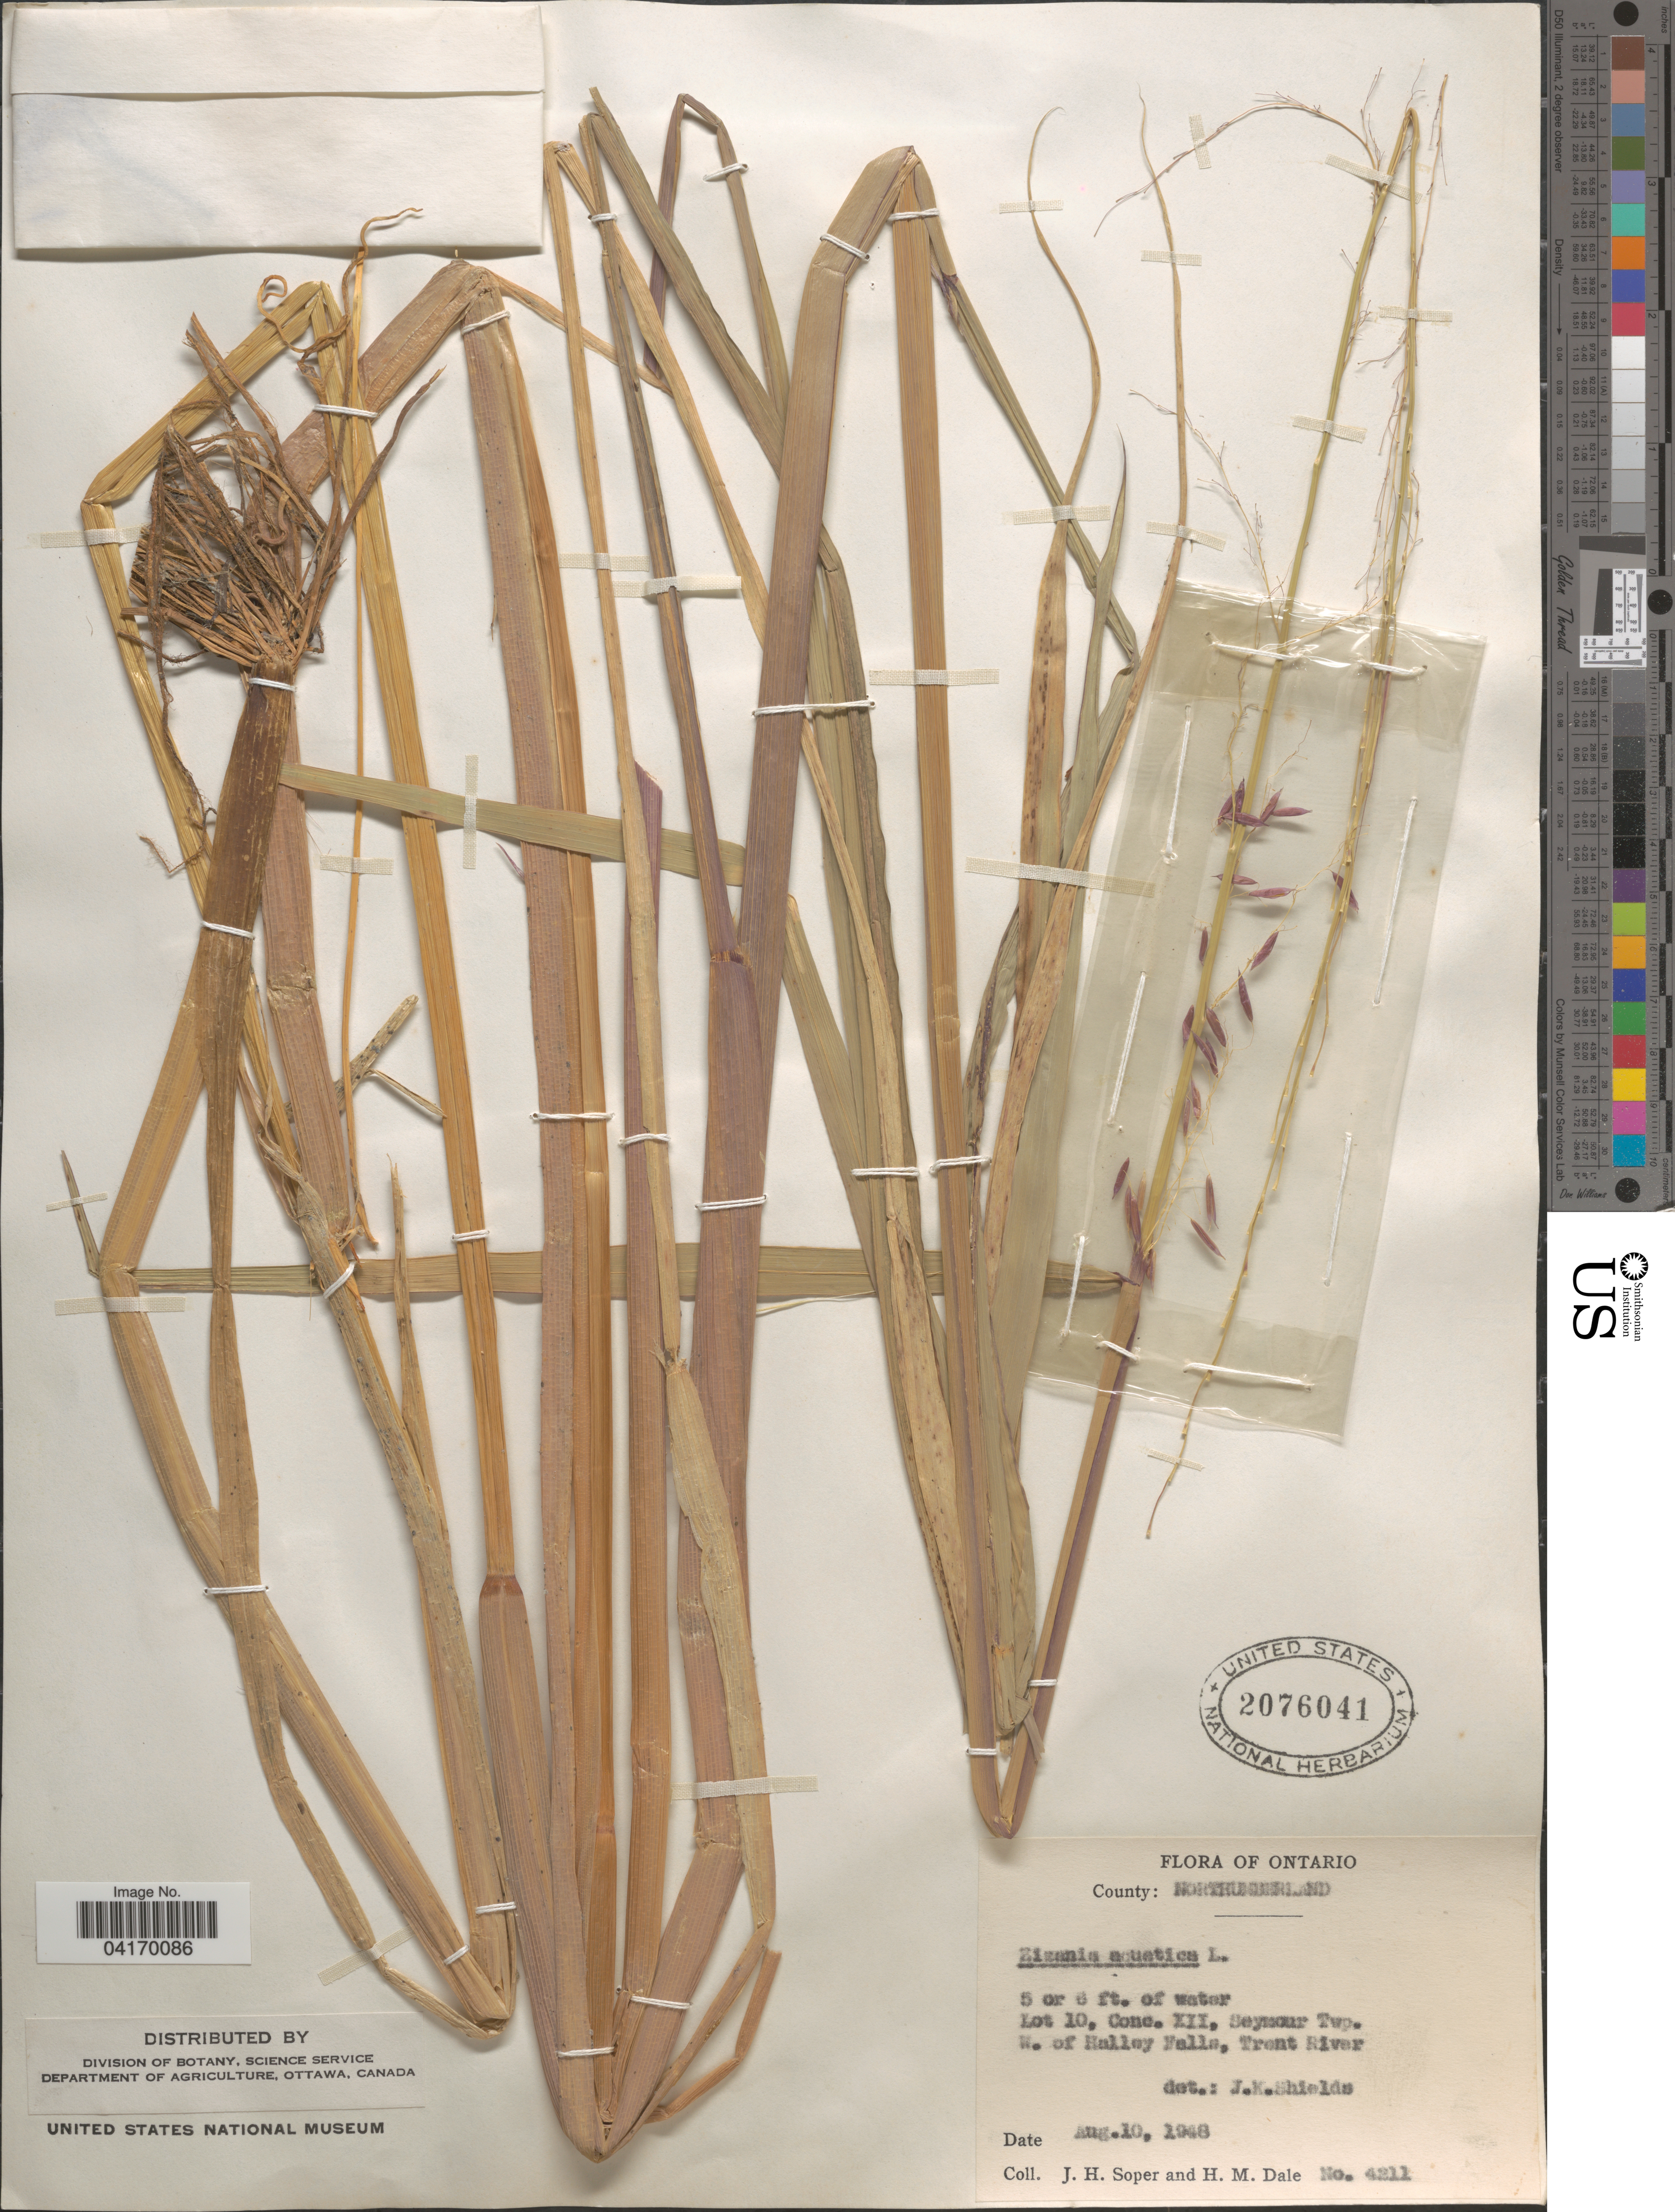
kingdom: Plantae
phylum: Tracheophyta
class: Liliopsida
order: Poales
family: Poaceae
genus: Zizania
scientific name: Zizania aquatica var. aquatica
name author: L.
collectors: J. H. Soper & H. M. Dale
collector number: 4211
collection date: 1948-08-10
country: Canada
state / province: Ontario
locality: County: Northumberland. Lot 10, Conc. XII, Seymour Twp. W. of Halley Falls, Trent River.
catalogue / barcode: US 2076041